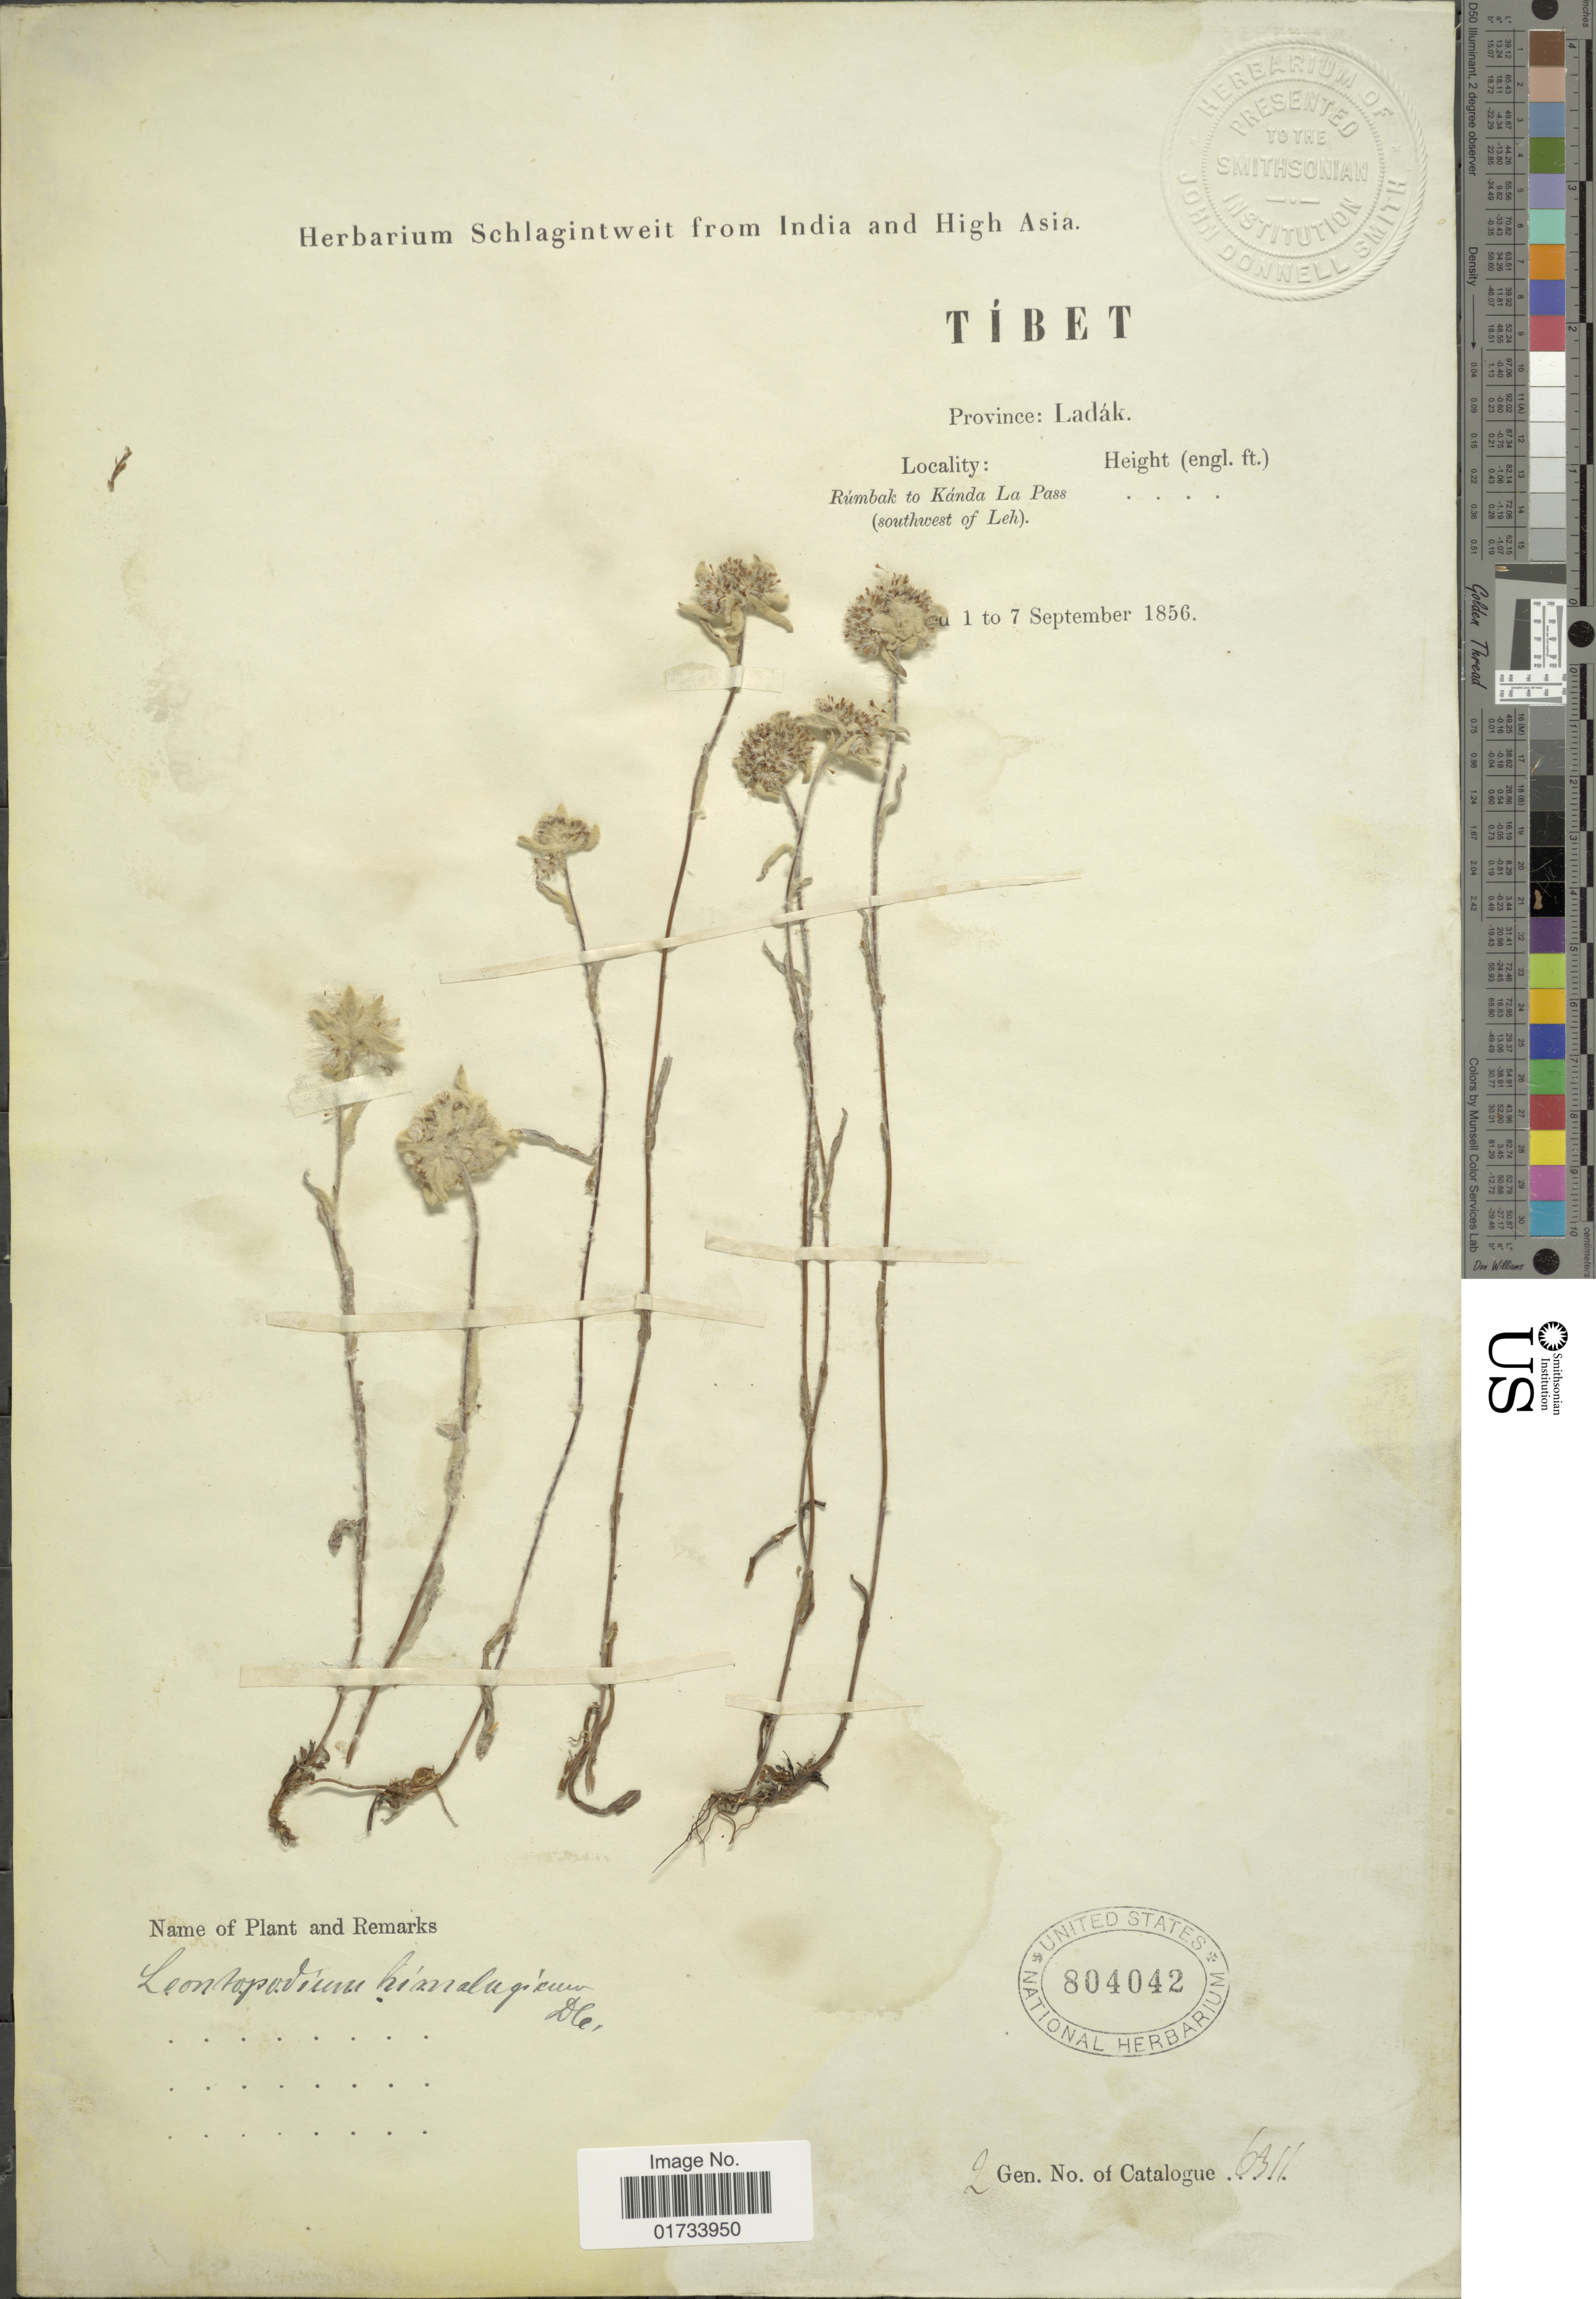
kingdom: Plantae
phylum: Tracheophyta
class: Magnoliopsida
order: Asterales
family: Asteraceae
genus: Leontopodium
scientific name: Leontopodium himalayanum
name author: DC.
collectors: ex herb. Schlagintweit from India and High Asia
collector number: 6311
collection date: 1856-09-01/1856-09-07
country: India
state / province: Ladakh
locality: Tíbet, Province: Ladák, Rúmbak to Kánda La Pass (southwest of Leh)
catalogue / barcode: US 804042